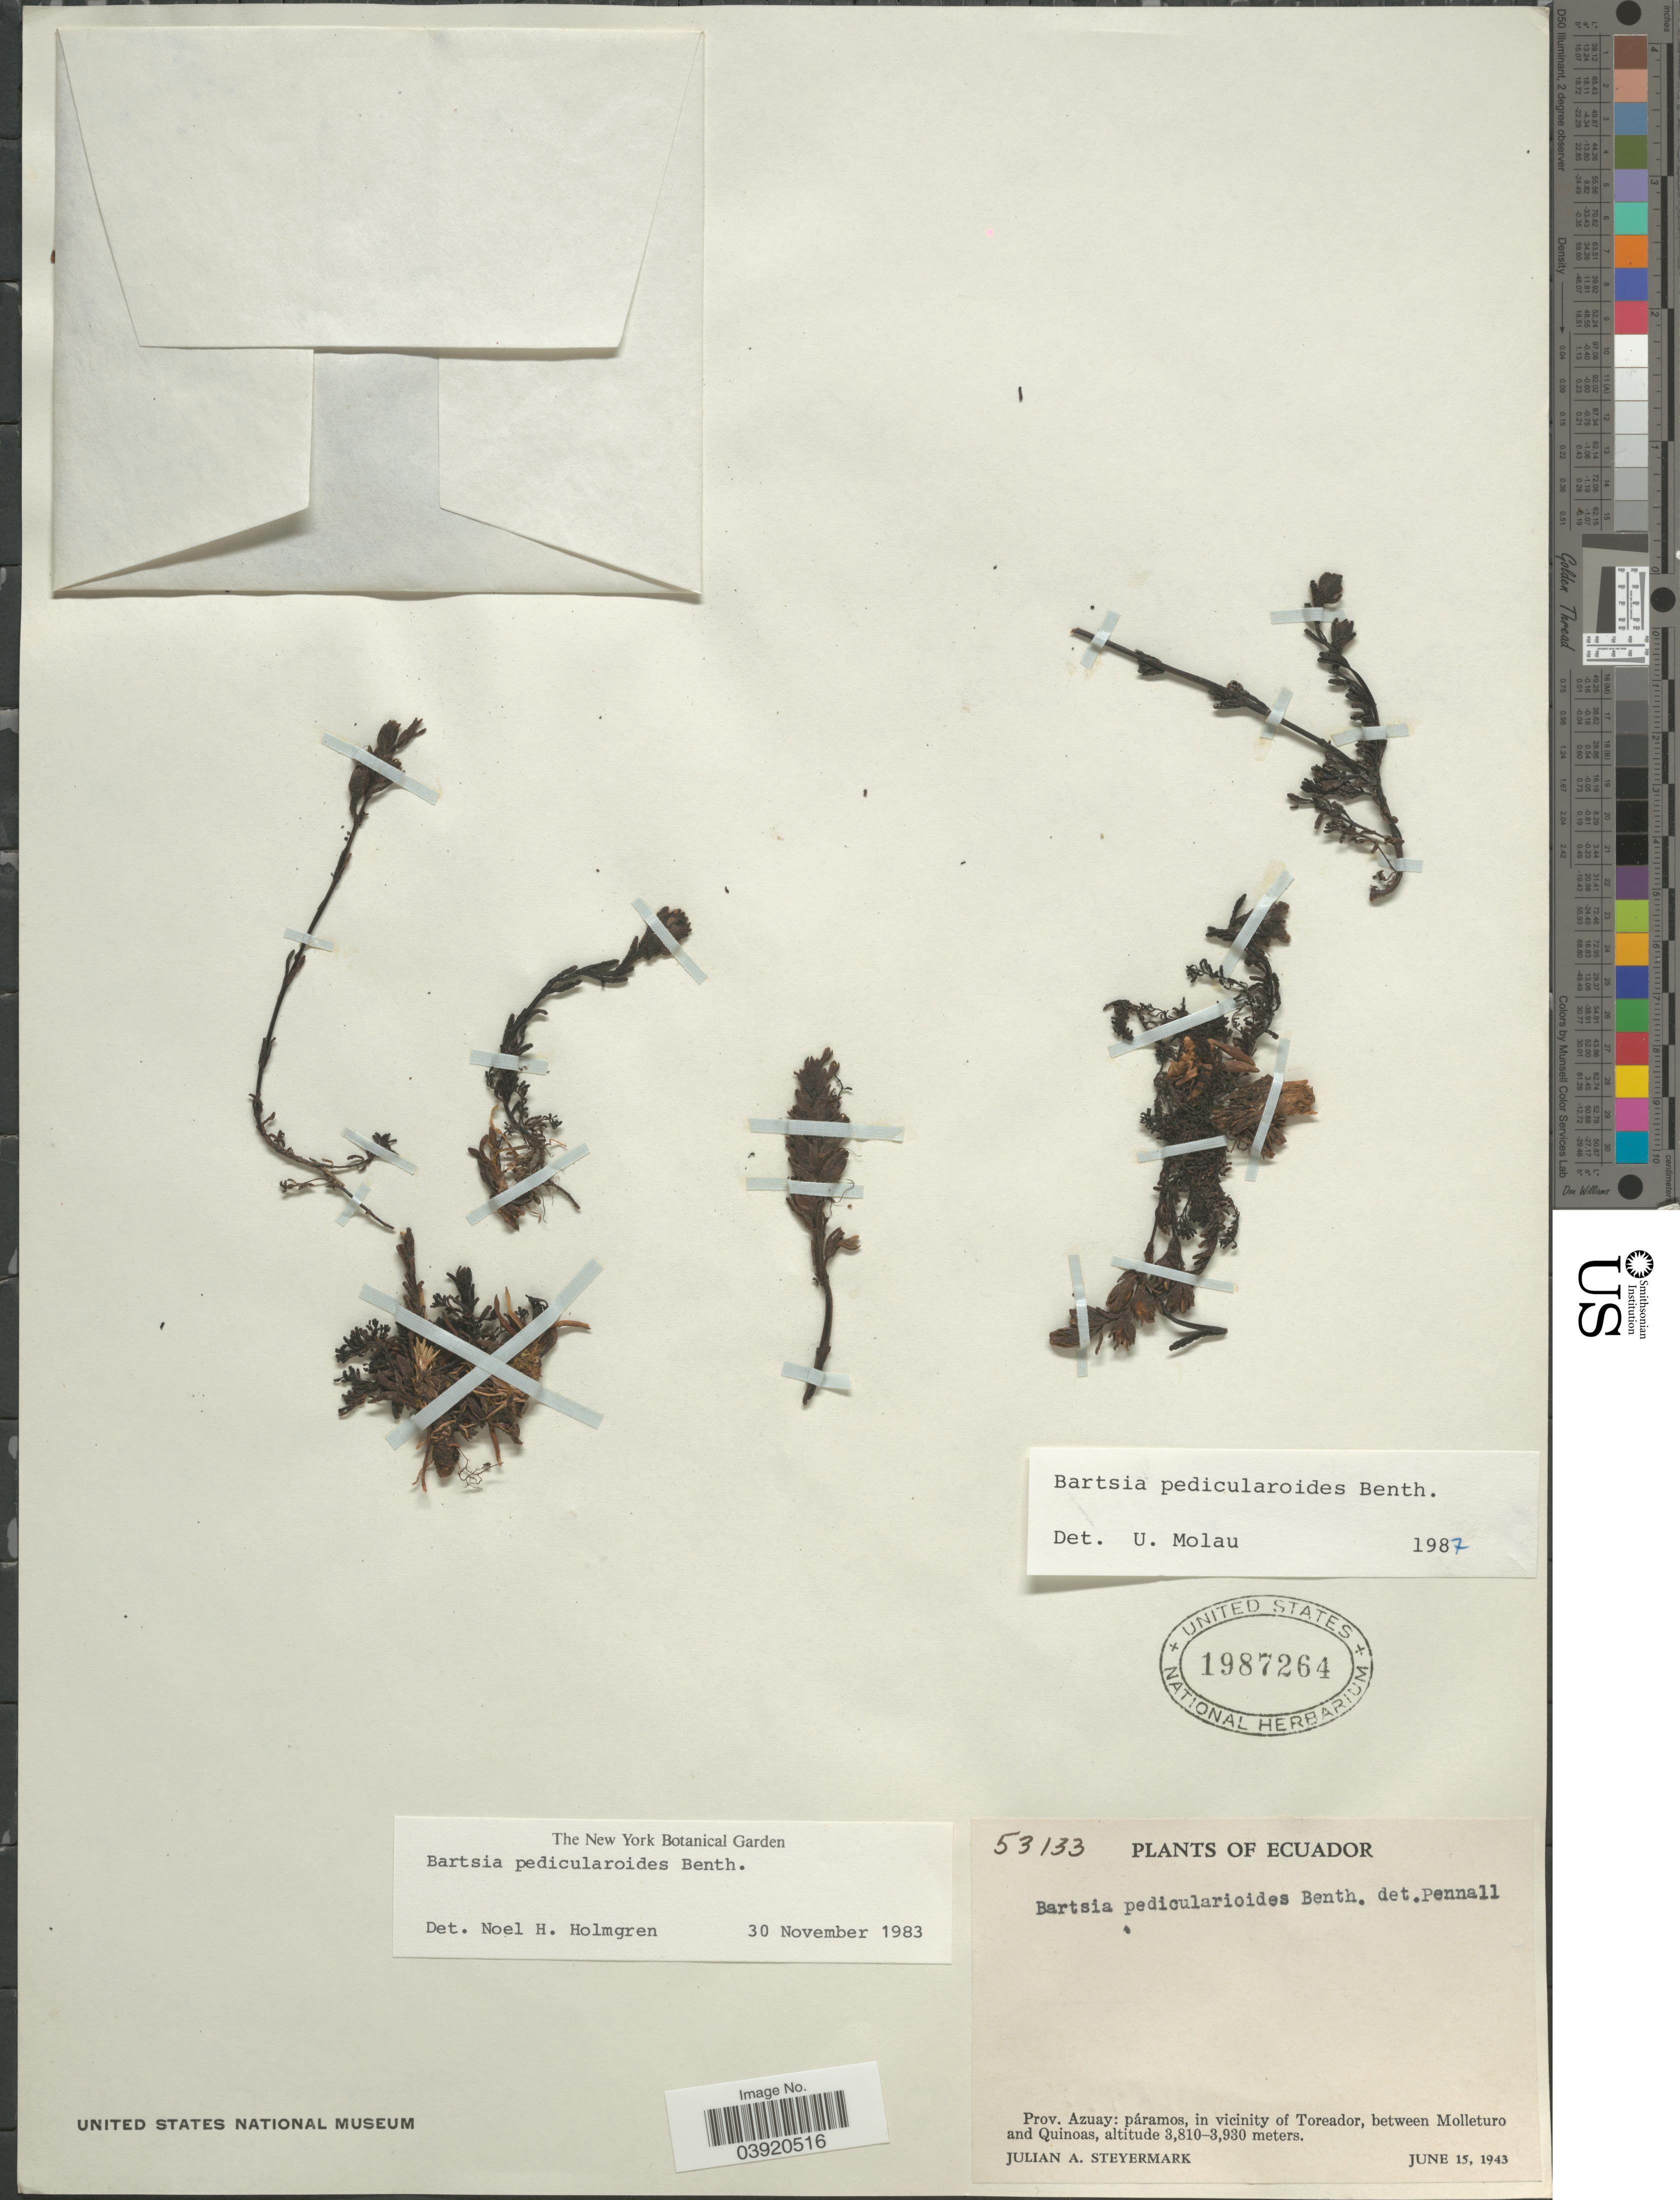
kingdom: Plantae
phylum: Tracheophyta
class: Magnoliopsida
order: Lamiales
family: Orobanchaceae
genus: Bartsia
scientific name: Bartsia pedicularoides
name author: Benth.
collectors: J. Steyermark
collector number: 53133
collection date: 1943-06-15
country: Ecuador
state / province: Azuay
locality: Páramos, in vicinity of Toreador, between Molleturo and Quinoas.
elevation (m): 1161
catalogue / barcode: US 1987264